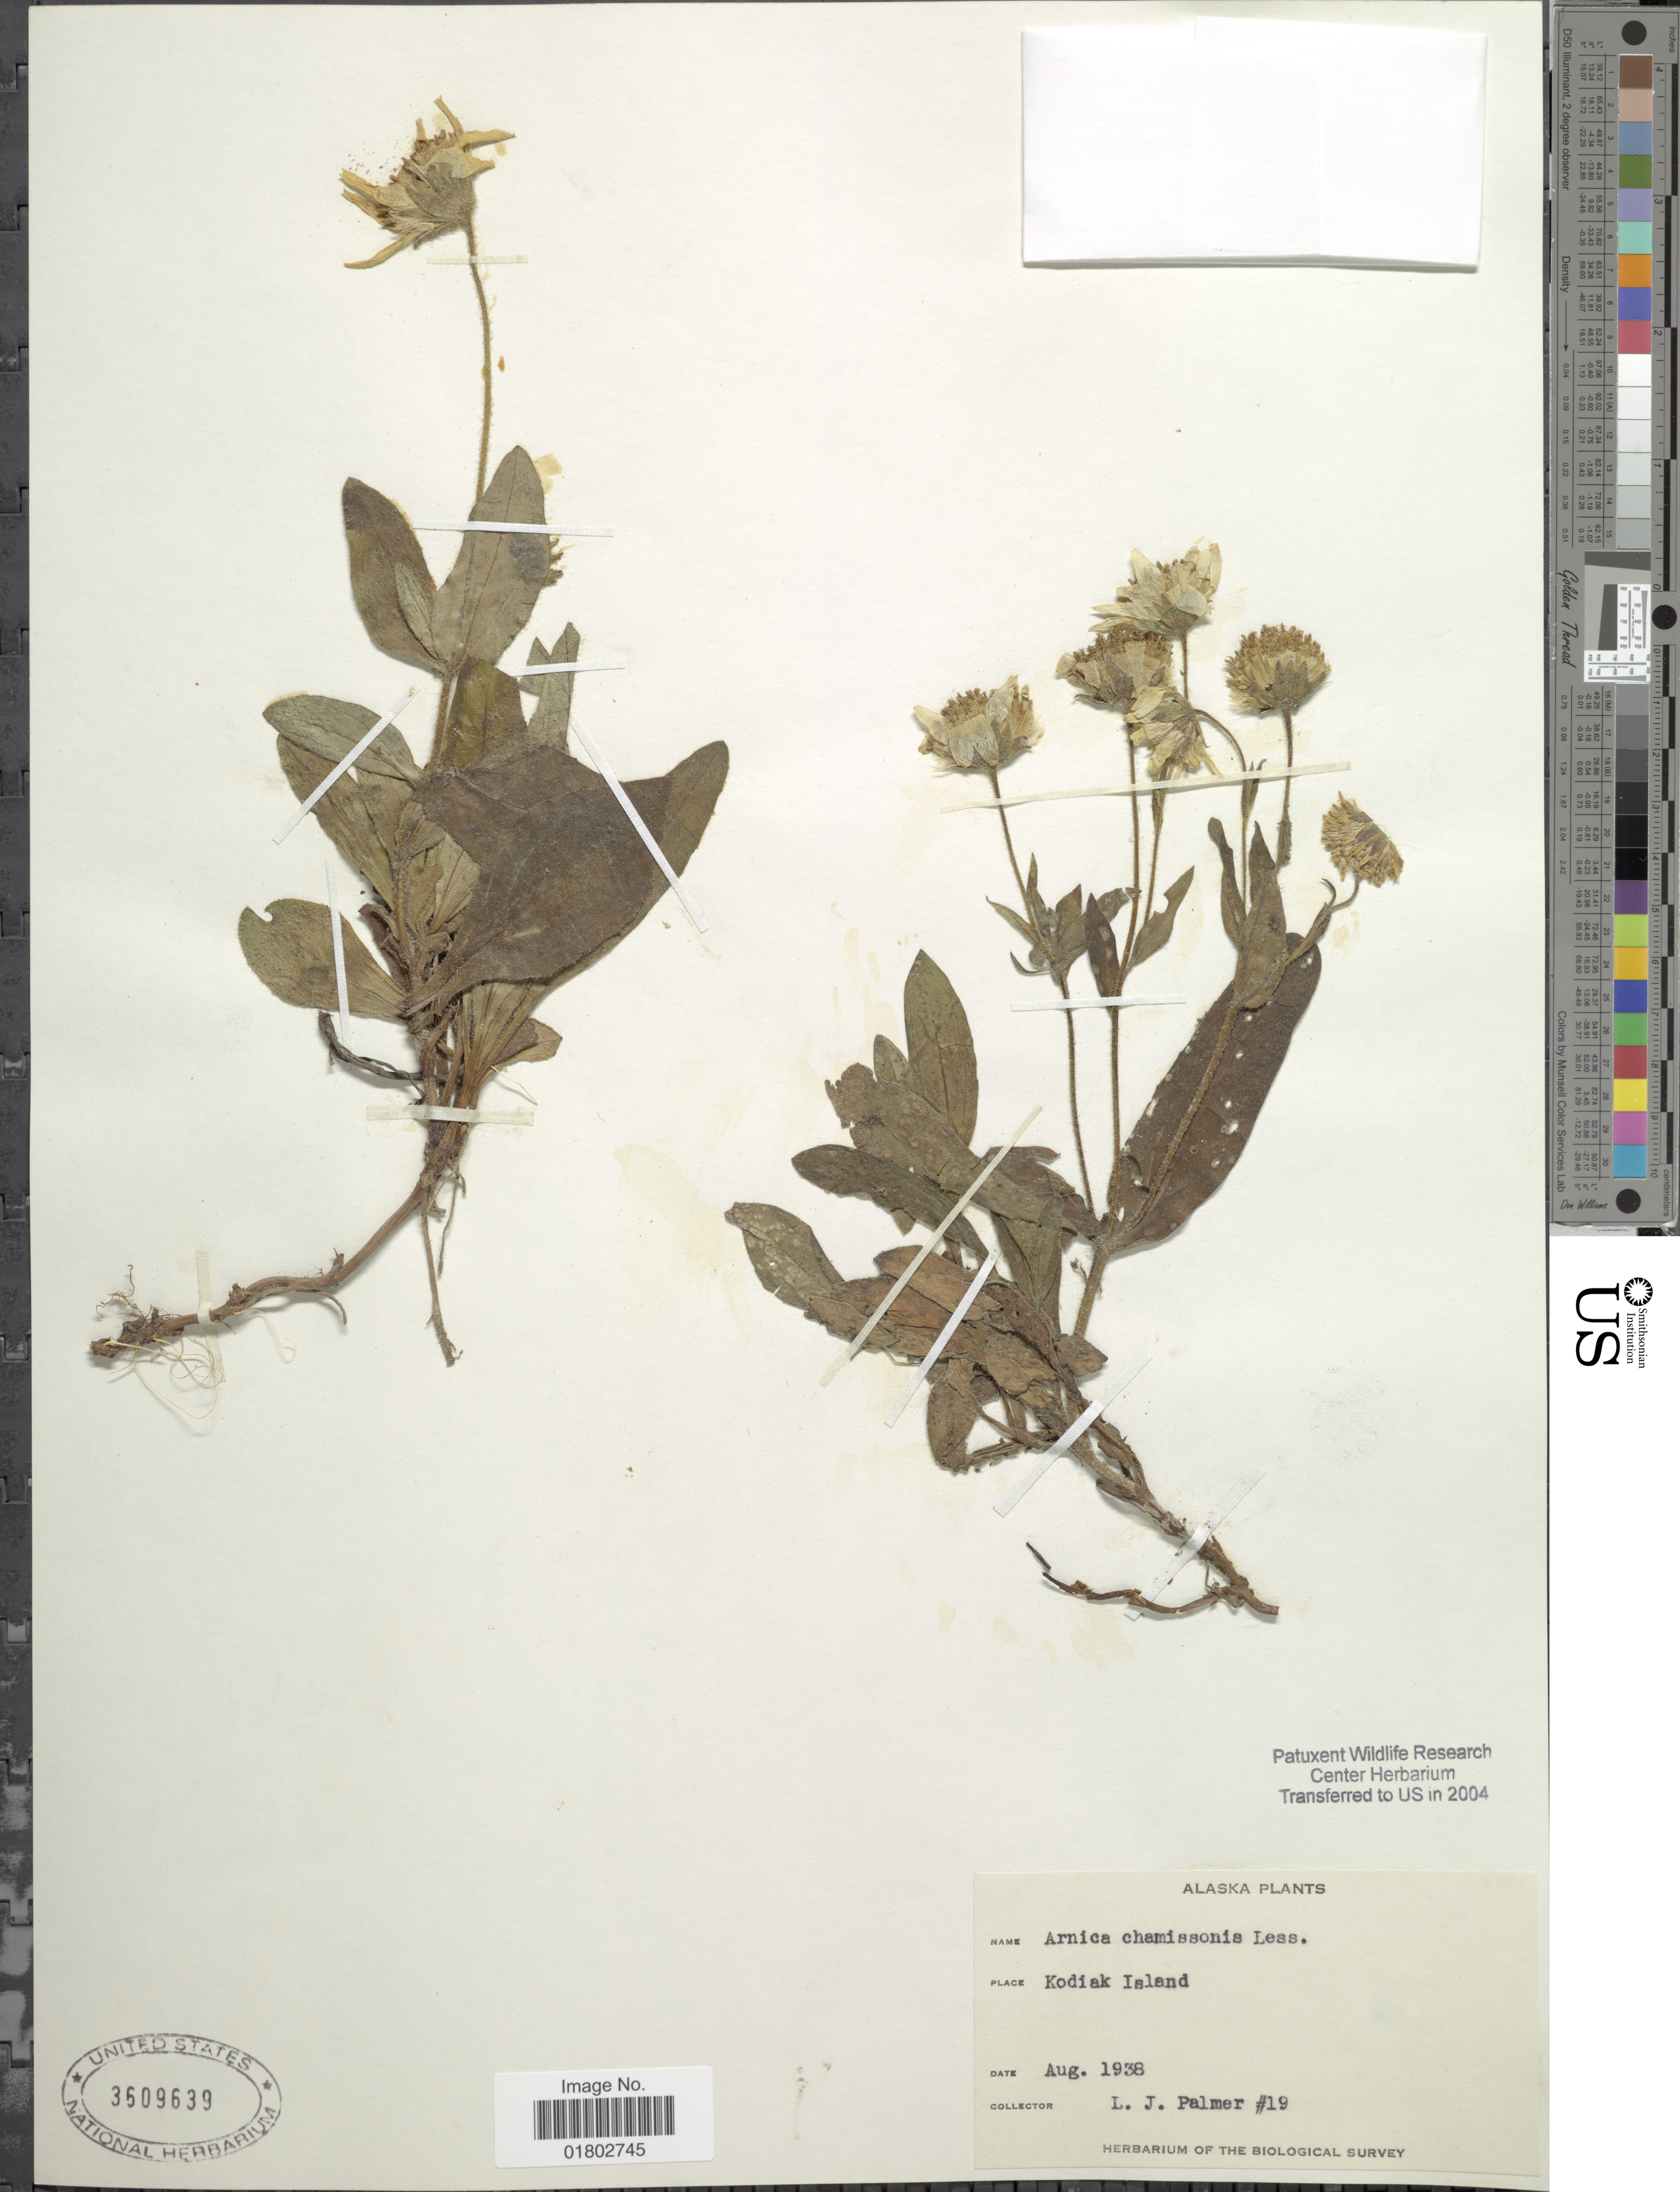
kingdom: Plantae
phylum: Tracheophyta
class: Magnoliopsida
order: Asterales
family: Asteraceae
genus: Arnica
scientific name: Arnica chamissonis subsp. genuina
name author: Maguire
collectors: L. J. Palmer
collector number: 19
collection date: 1938-08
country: United States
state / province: Alaska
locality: Kodiak Island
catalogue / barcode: US 3609639